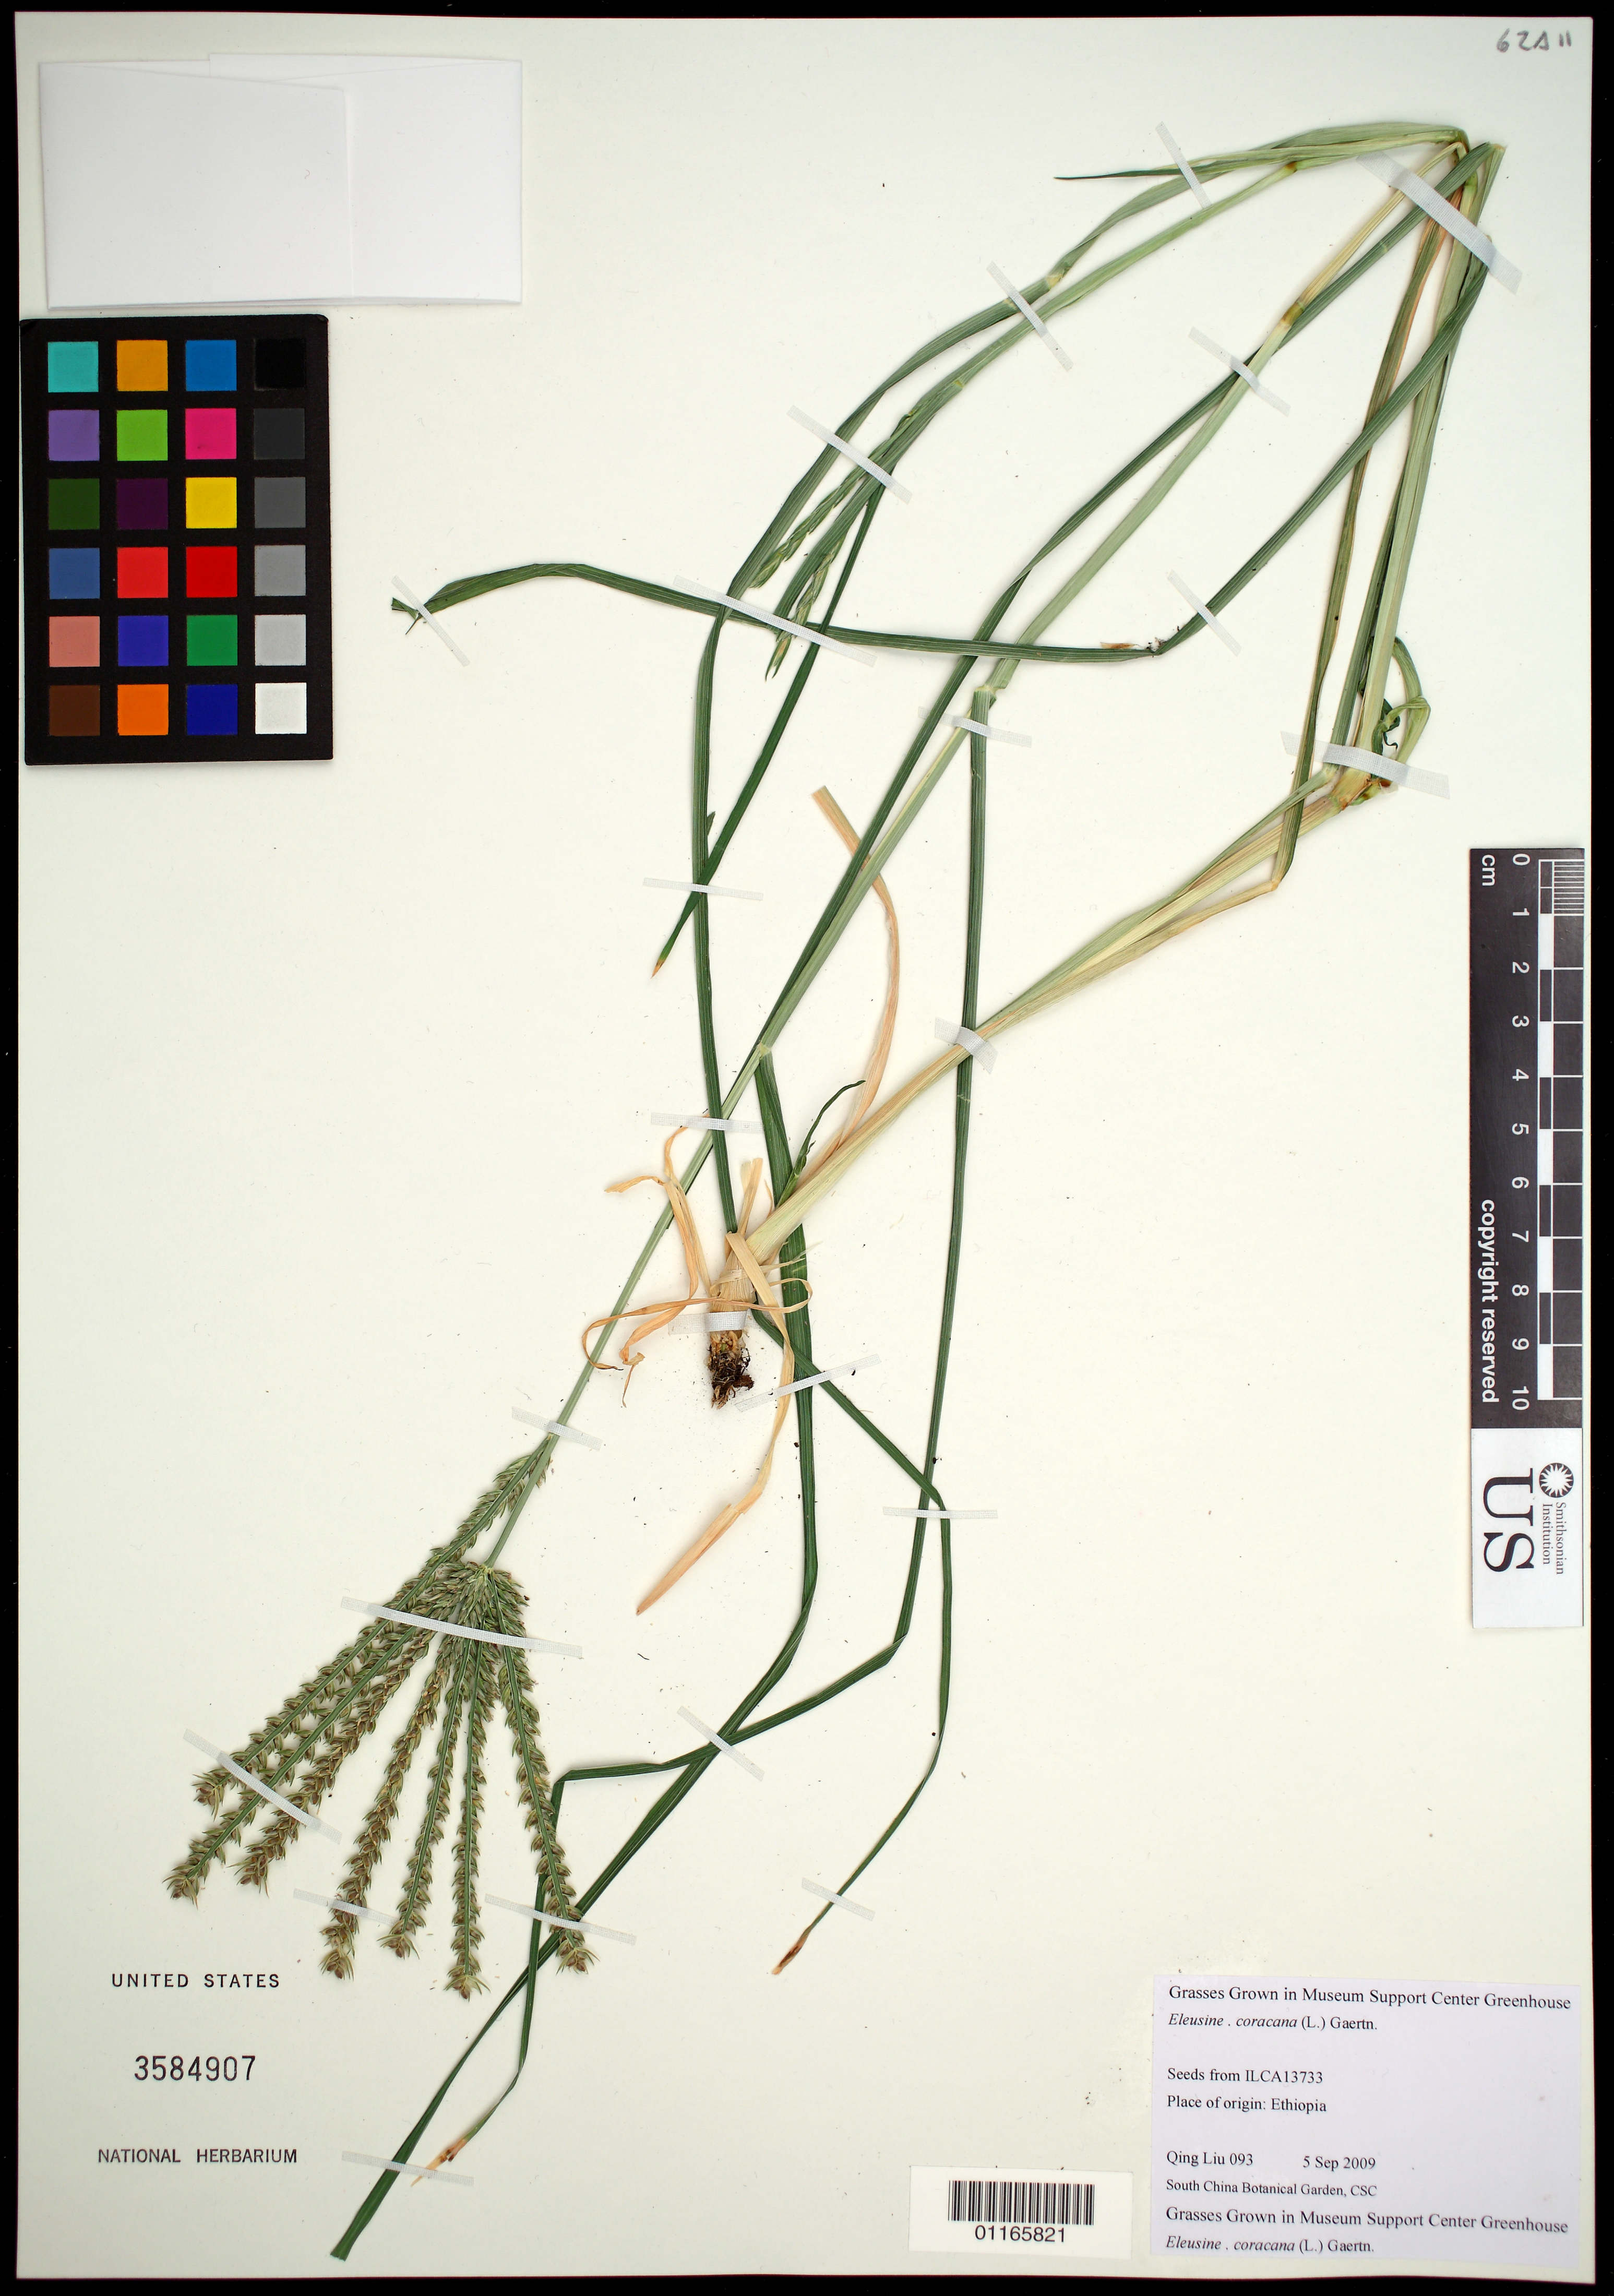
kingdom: Plantae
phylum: Tracheophyta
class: Liliopsida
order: Poales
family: Poaceae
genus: Eleusine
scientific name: Eleusine coracana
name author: (L.) Gaertn.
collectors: Q. Liu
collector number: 093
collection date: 2009-09-05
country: Ethiopia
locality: Seeds from ILCA13733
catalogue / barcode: US 3584907